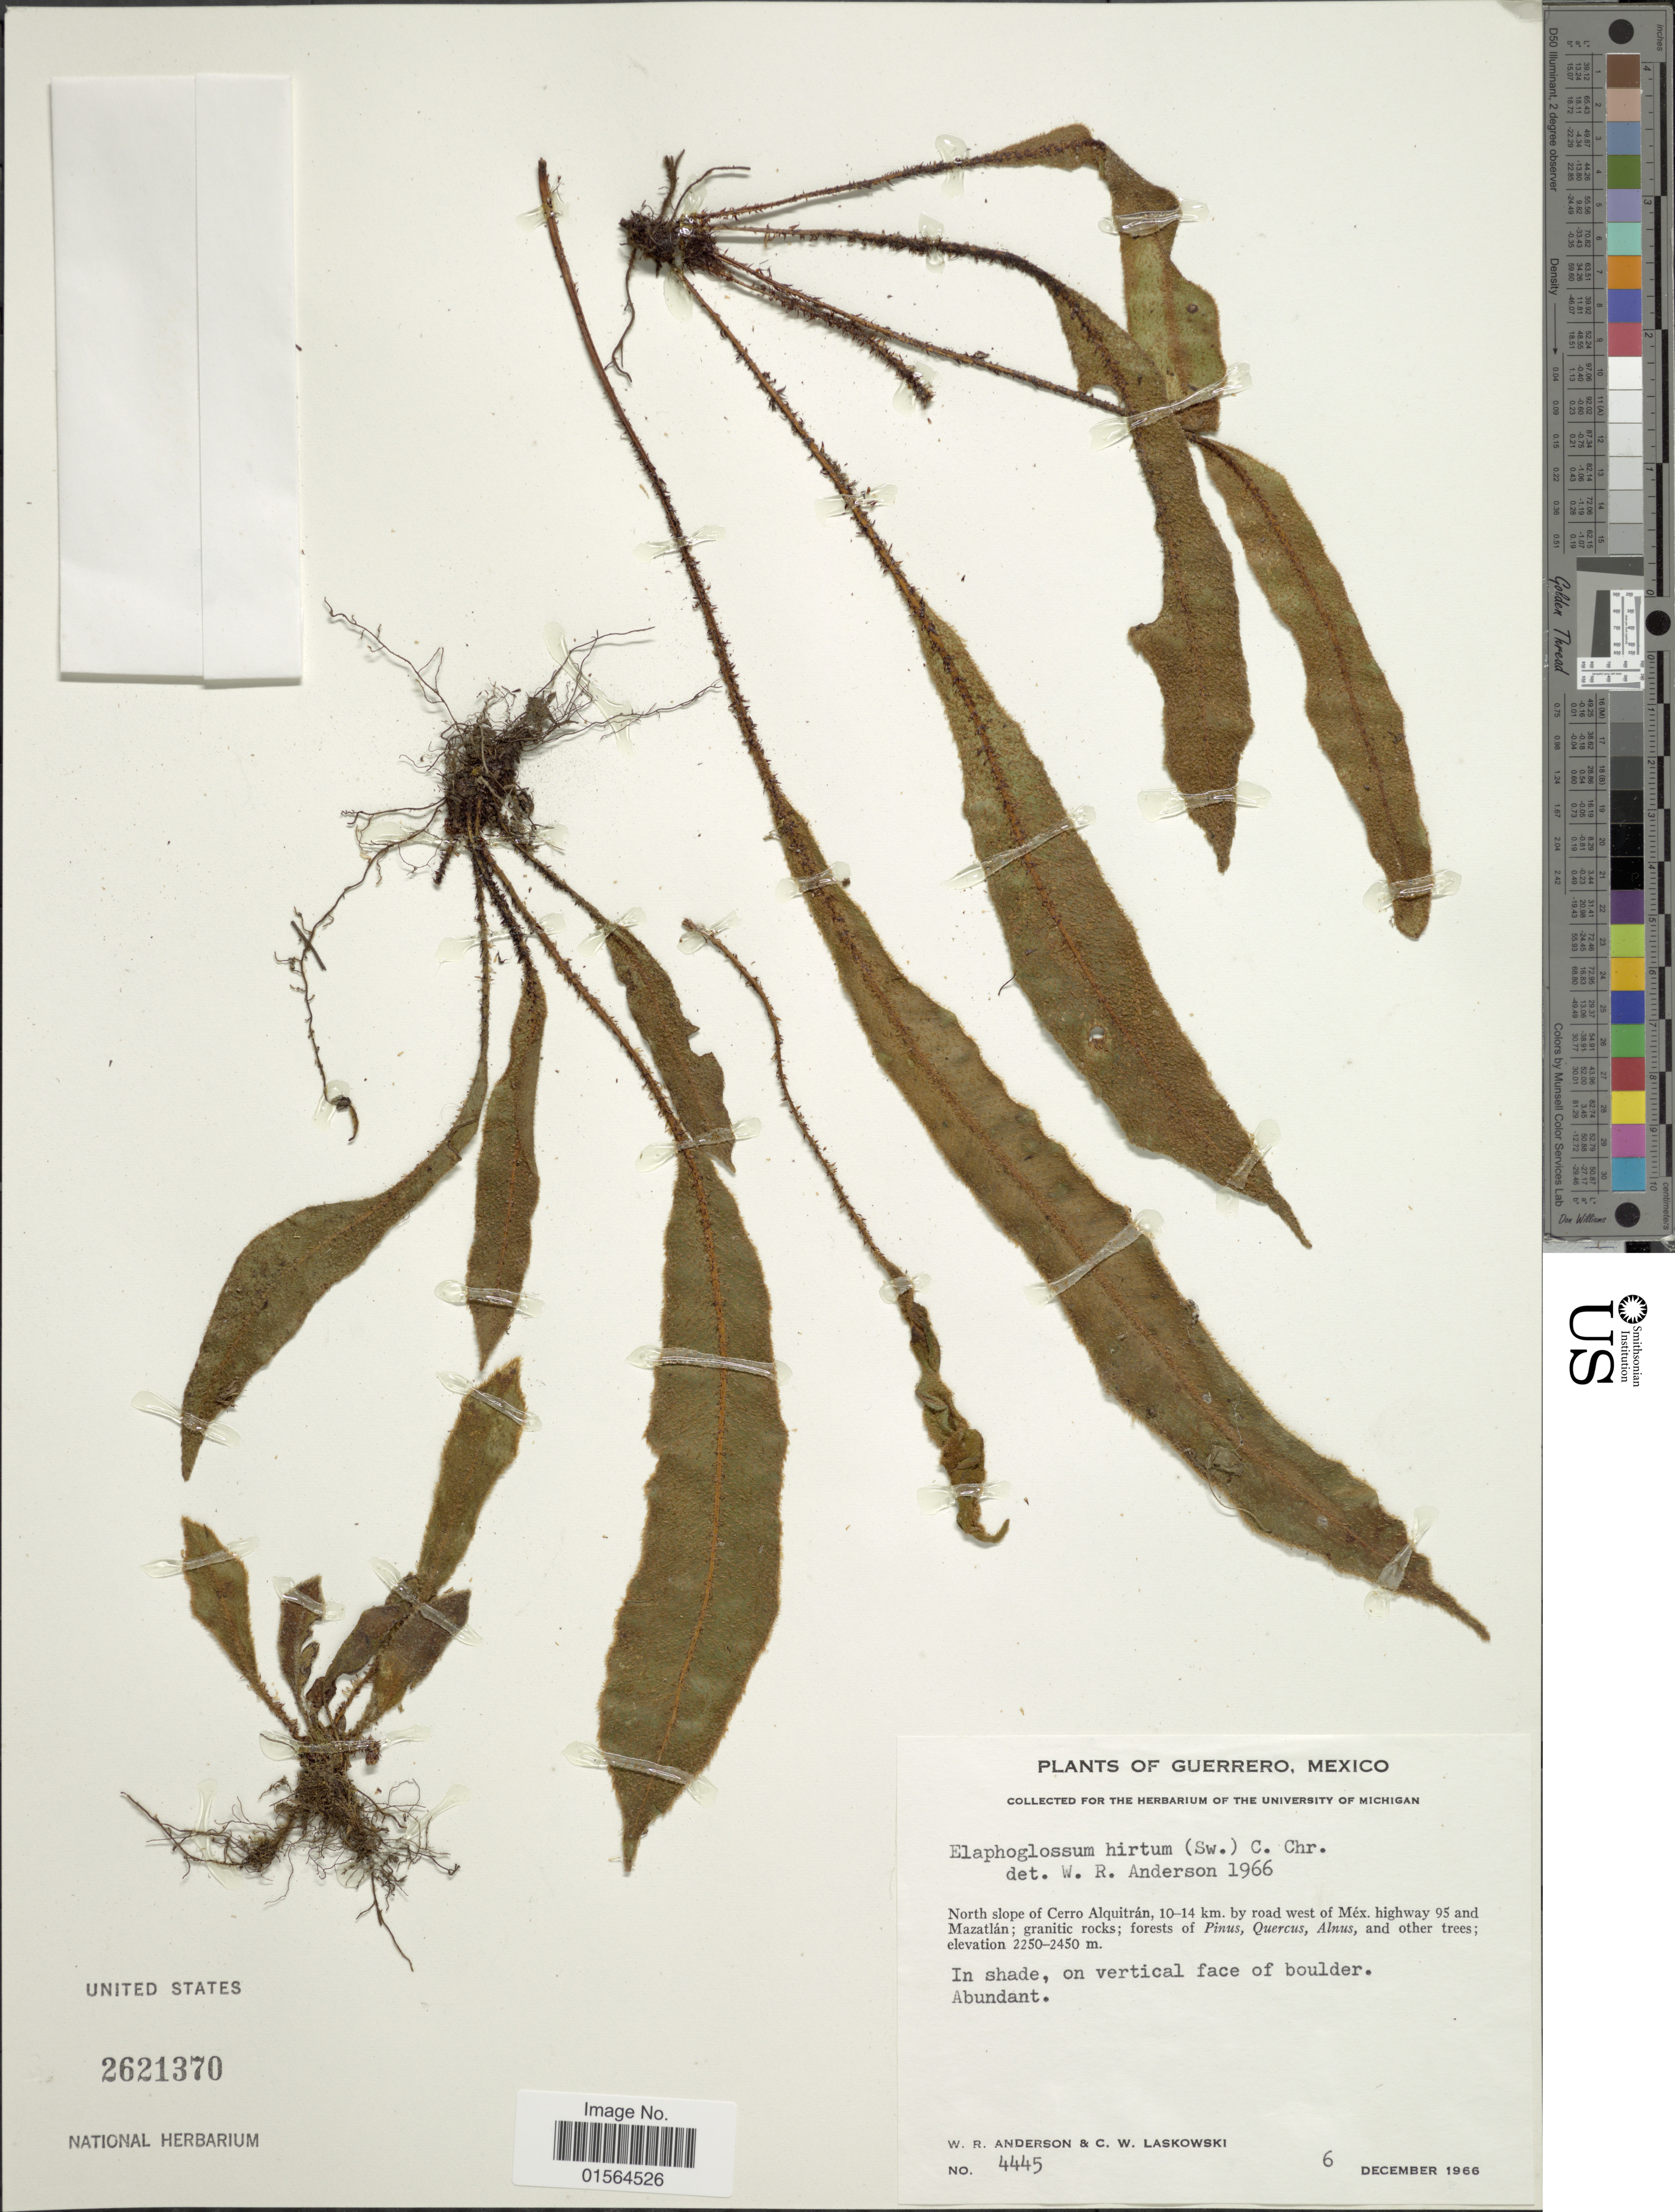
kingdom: Plantae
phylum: Tracheophyta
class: Polypodiopsida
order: Polypodiales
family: Dryopteridaceae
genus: Elaphoglossum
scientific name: Elaphoglossum paleaceum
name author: (Hook. & Grev.) Sledge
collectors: W. Anderson & C. Laskowski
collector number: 4445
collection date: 1966-12-06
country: Mexico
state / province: Guerrero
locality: North slope of Cerro Alquitran, 10-14 km by road west of Mex. highway 95 and Mazatlan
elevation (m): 2250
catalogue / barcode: US 2621370